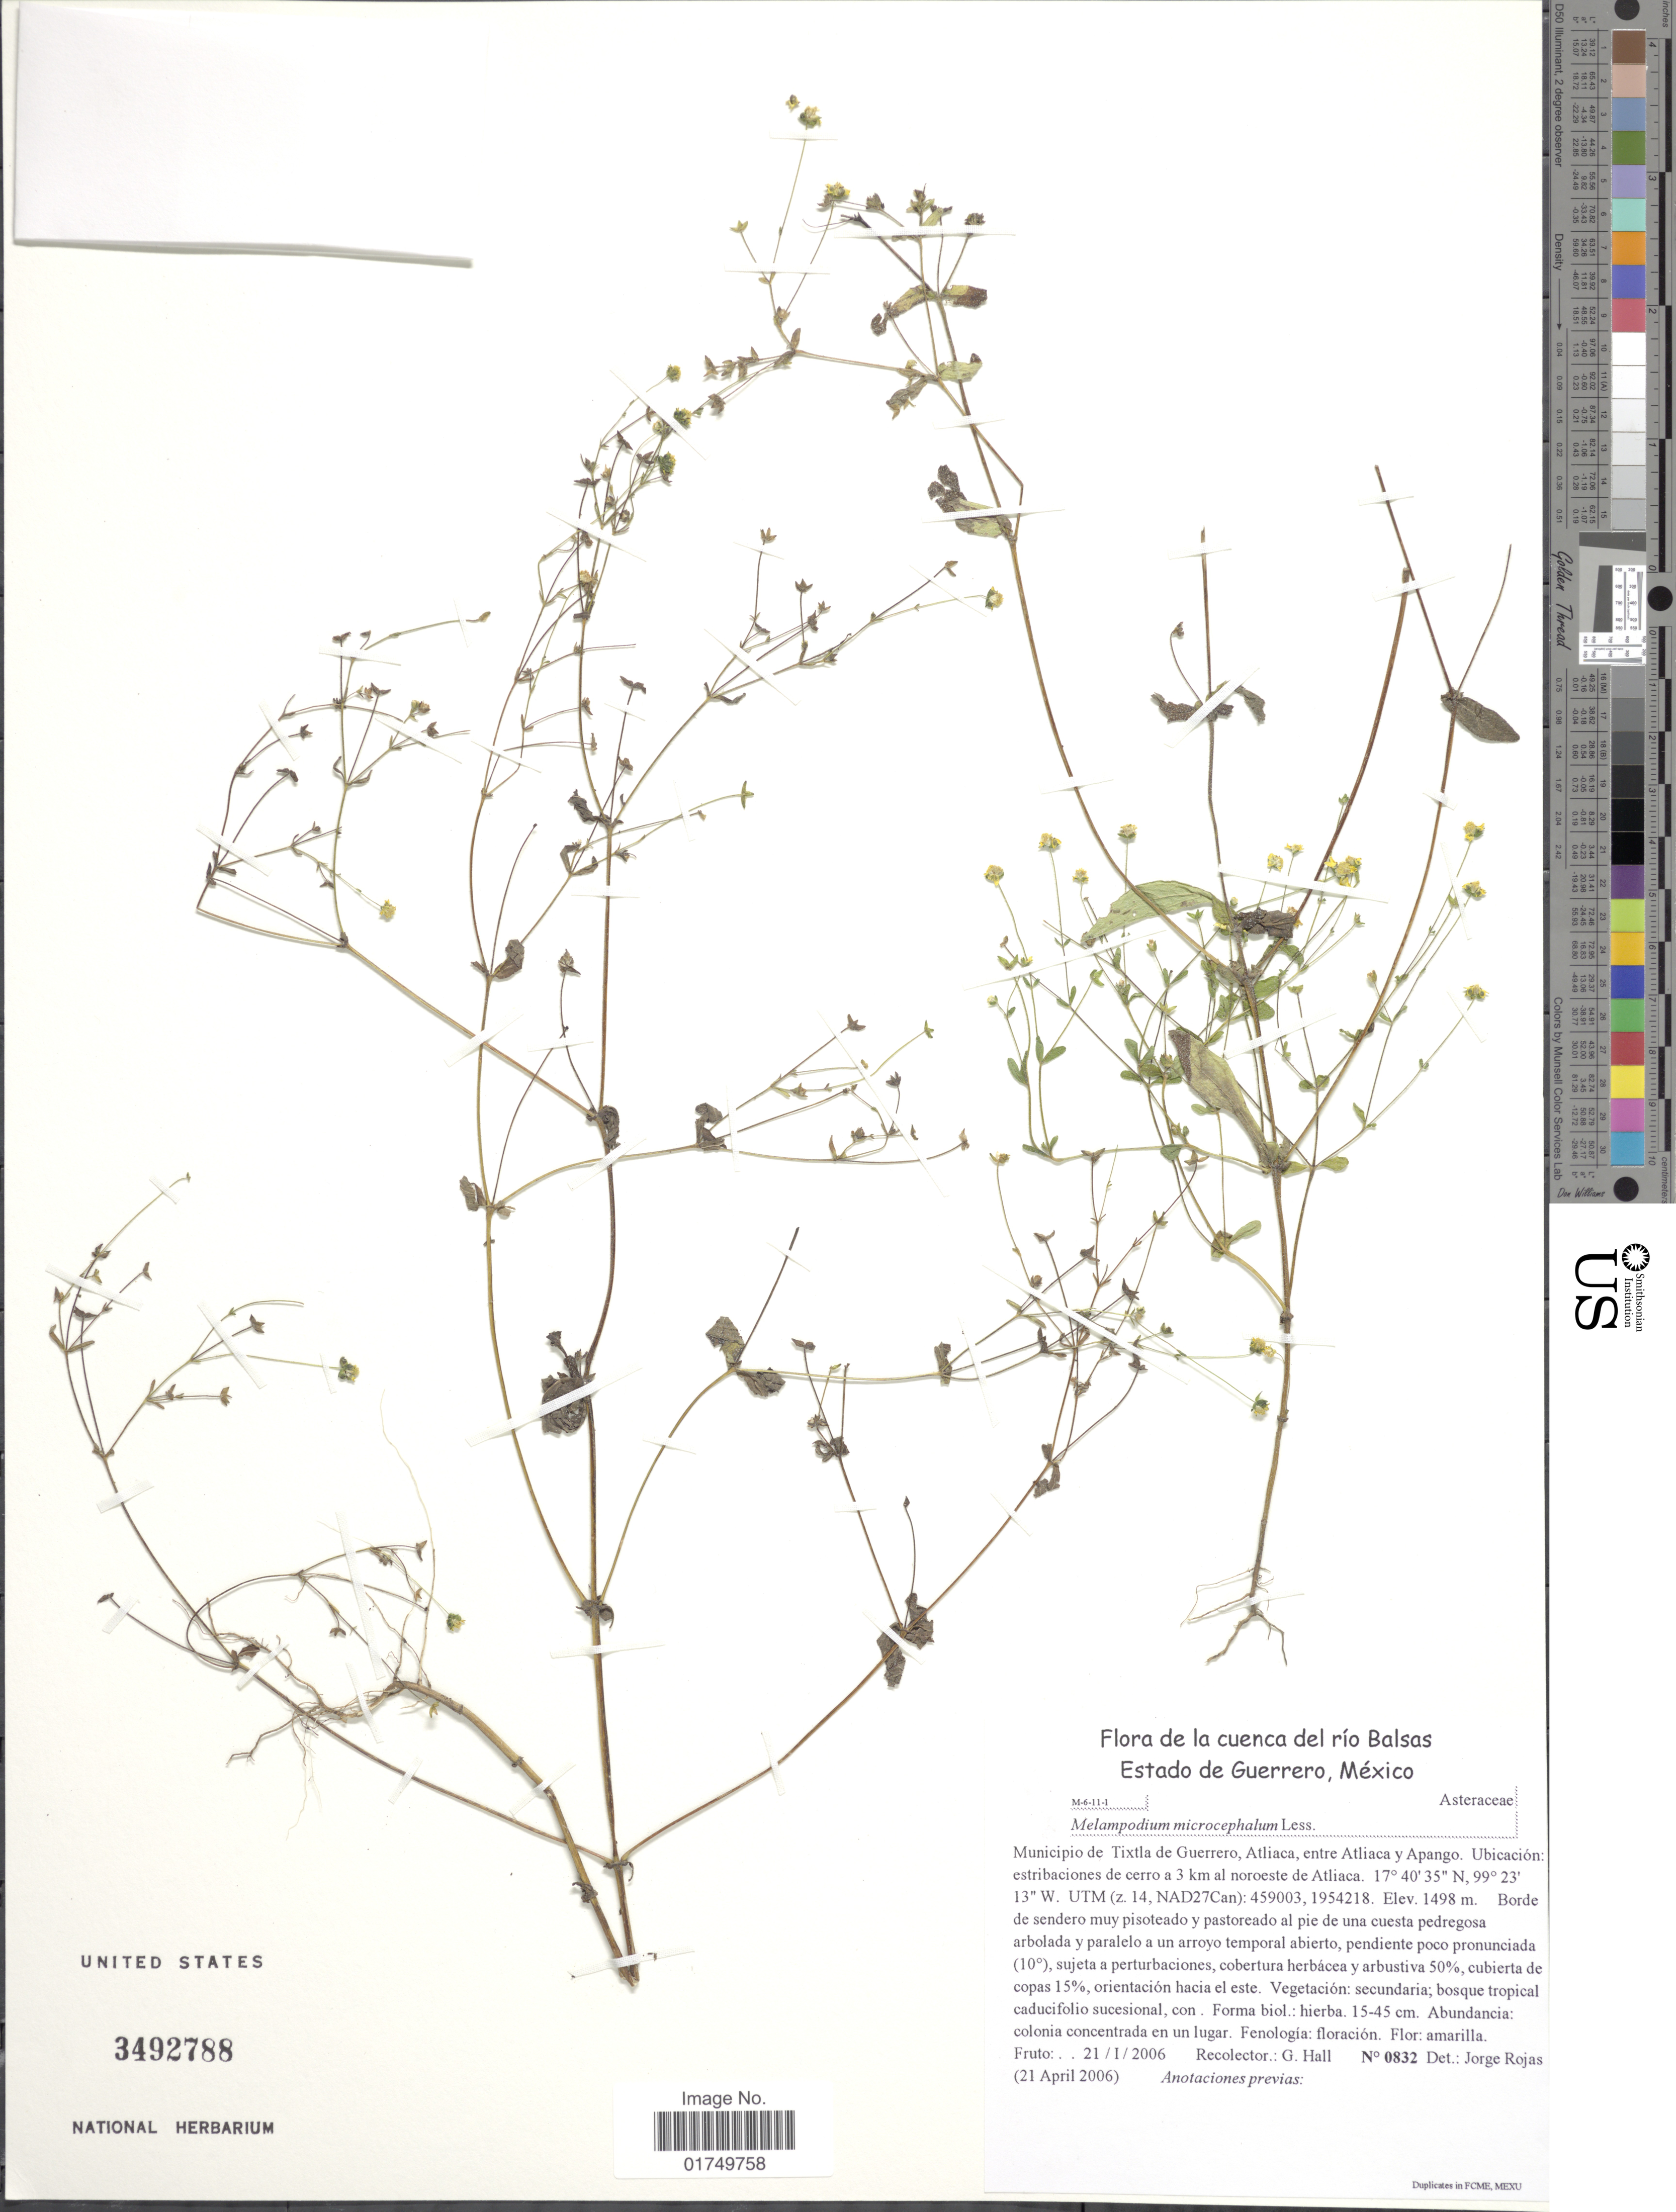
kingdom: Plantae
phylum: Tracheophyta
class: Magnoliopsida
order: Asterales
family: Asteraceae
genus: Melampodium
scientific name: Melampodium microcephalum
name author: Less.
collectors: G. Hall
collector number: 0832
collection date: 2006-01-21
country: Mexico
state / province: Guerrero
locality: La cuenca el río Balsas. Municipio de Tixtla de Guerrero, Atliaca, entre Atliaca y Apango. Ubicación: estribaciones de cerro a 3 km al noroeste de Atliaca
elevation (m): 1498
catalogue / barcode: US 3492788